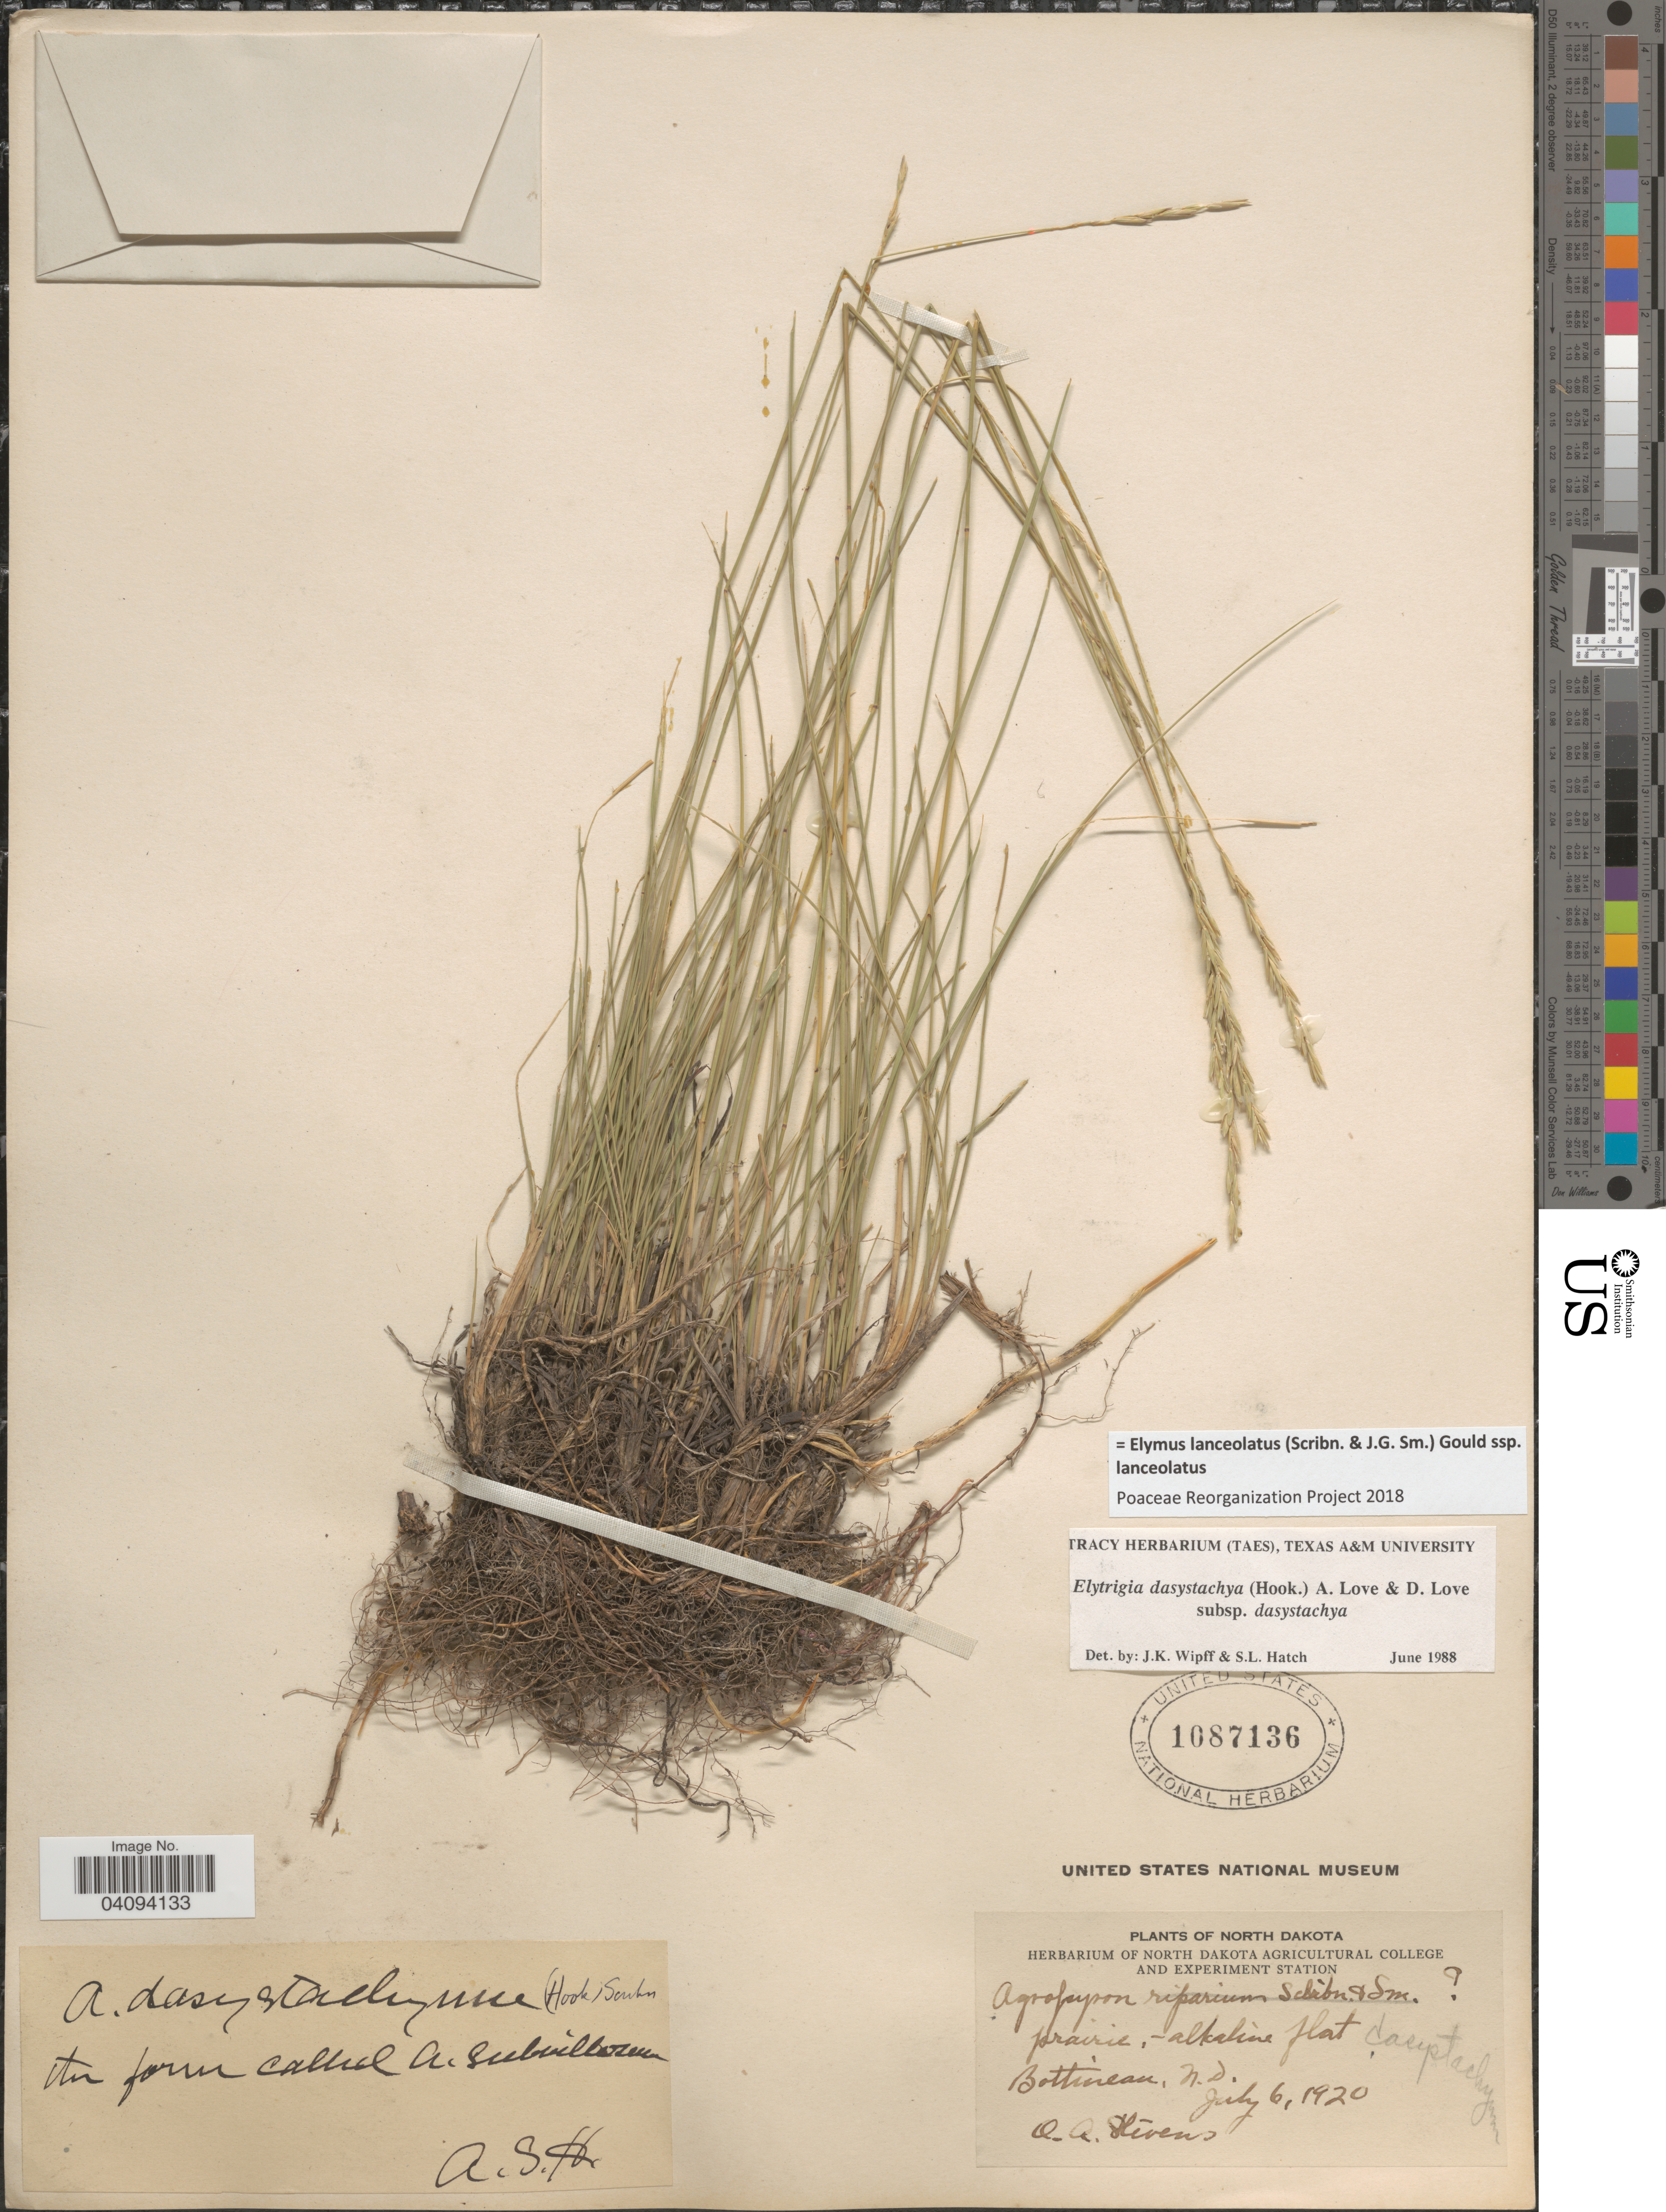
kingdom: Plantae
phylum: Tracheophyta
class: Liliopsida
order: Poales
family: Poaceae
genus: Elymus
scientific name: Elymus lanceolatus subsp. lanceolatus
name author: (Scribn. & J.G. Sm.) Gould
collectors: O. A. Stevens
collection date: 1920-07-06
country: United States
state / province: North Dakota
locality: Bottineau.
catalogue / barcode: US 1087136